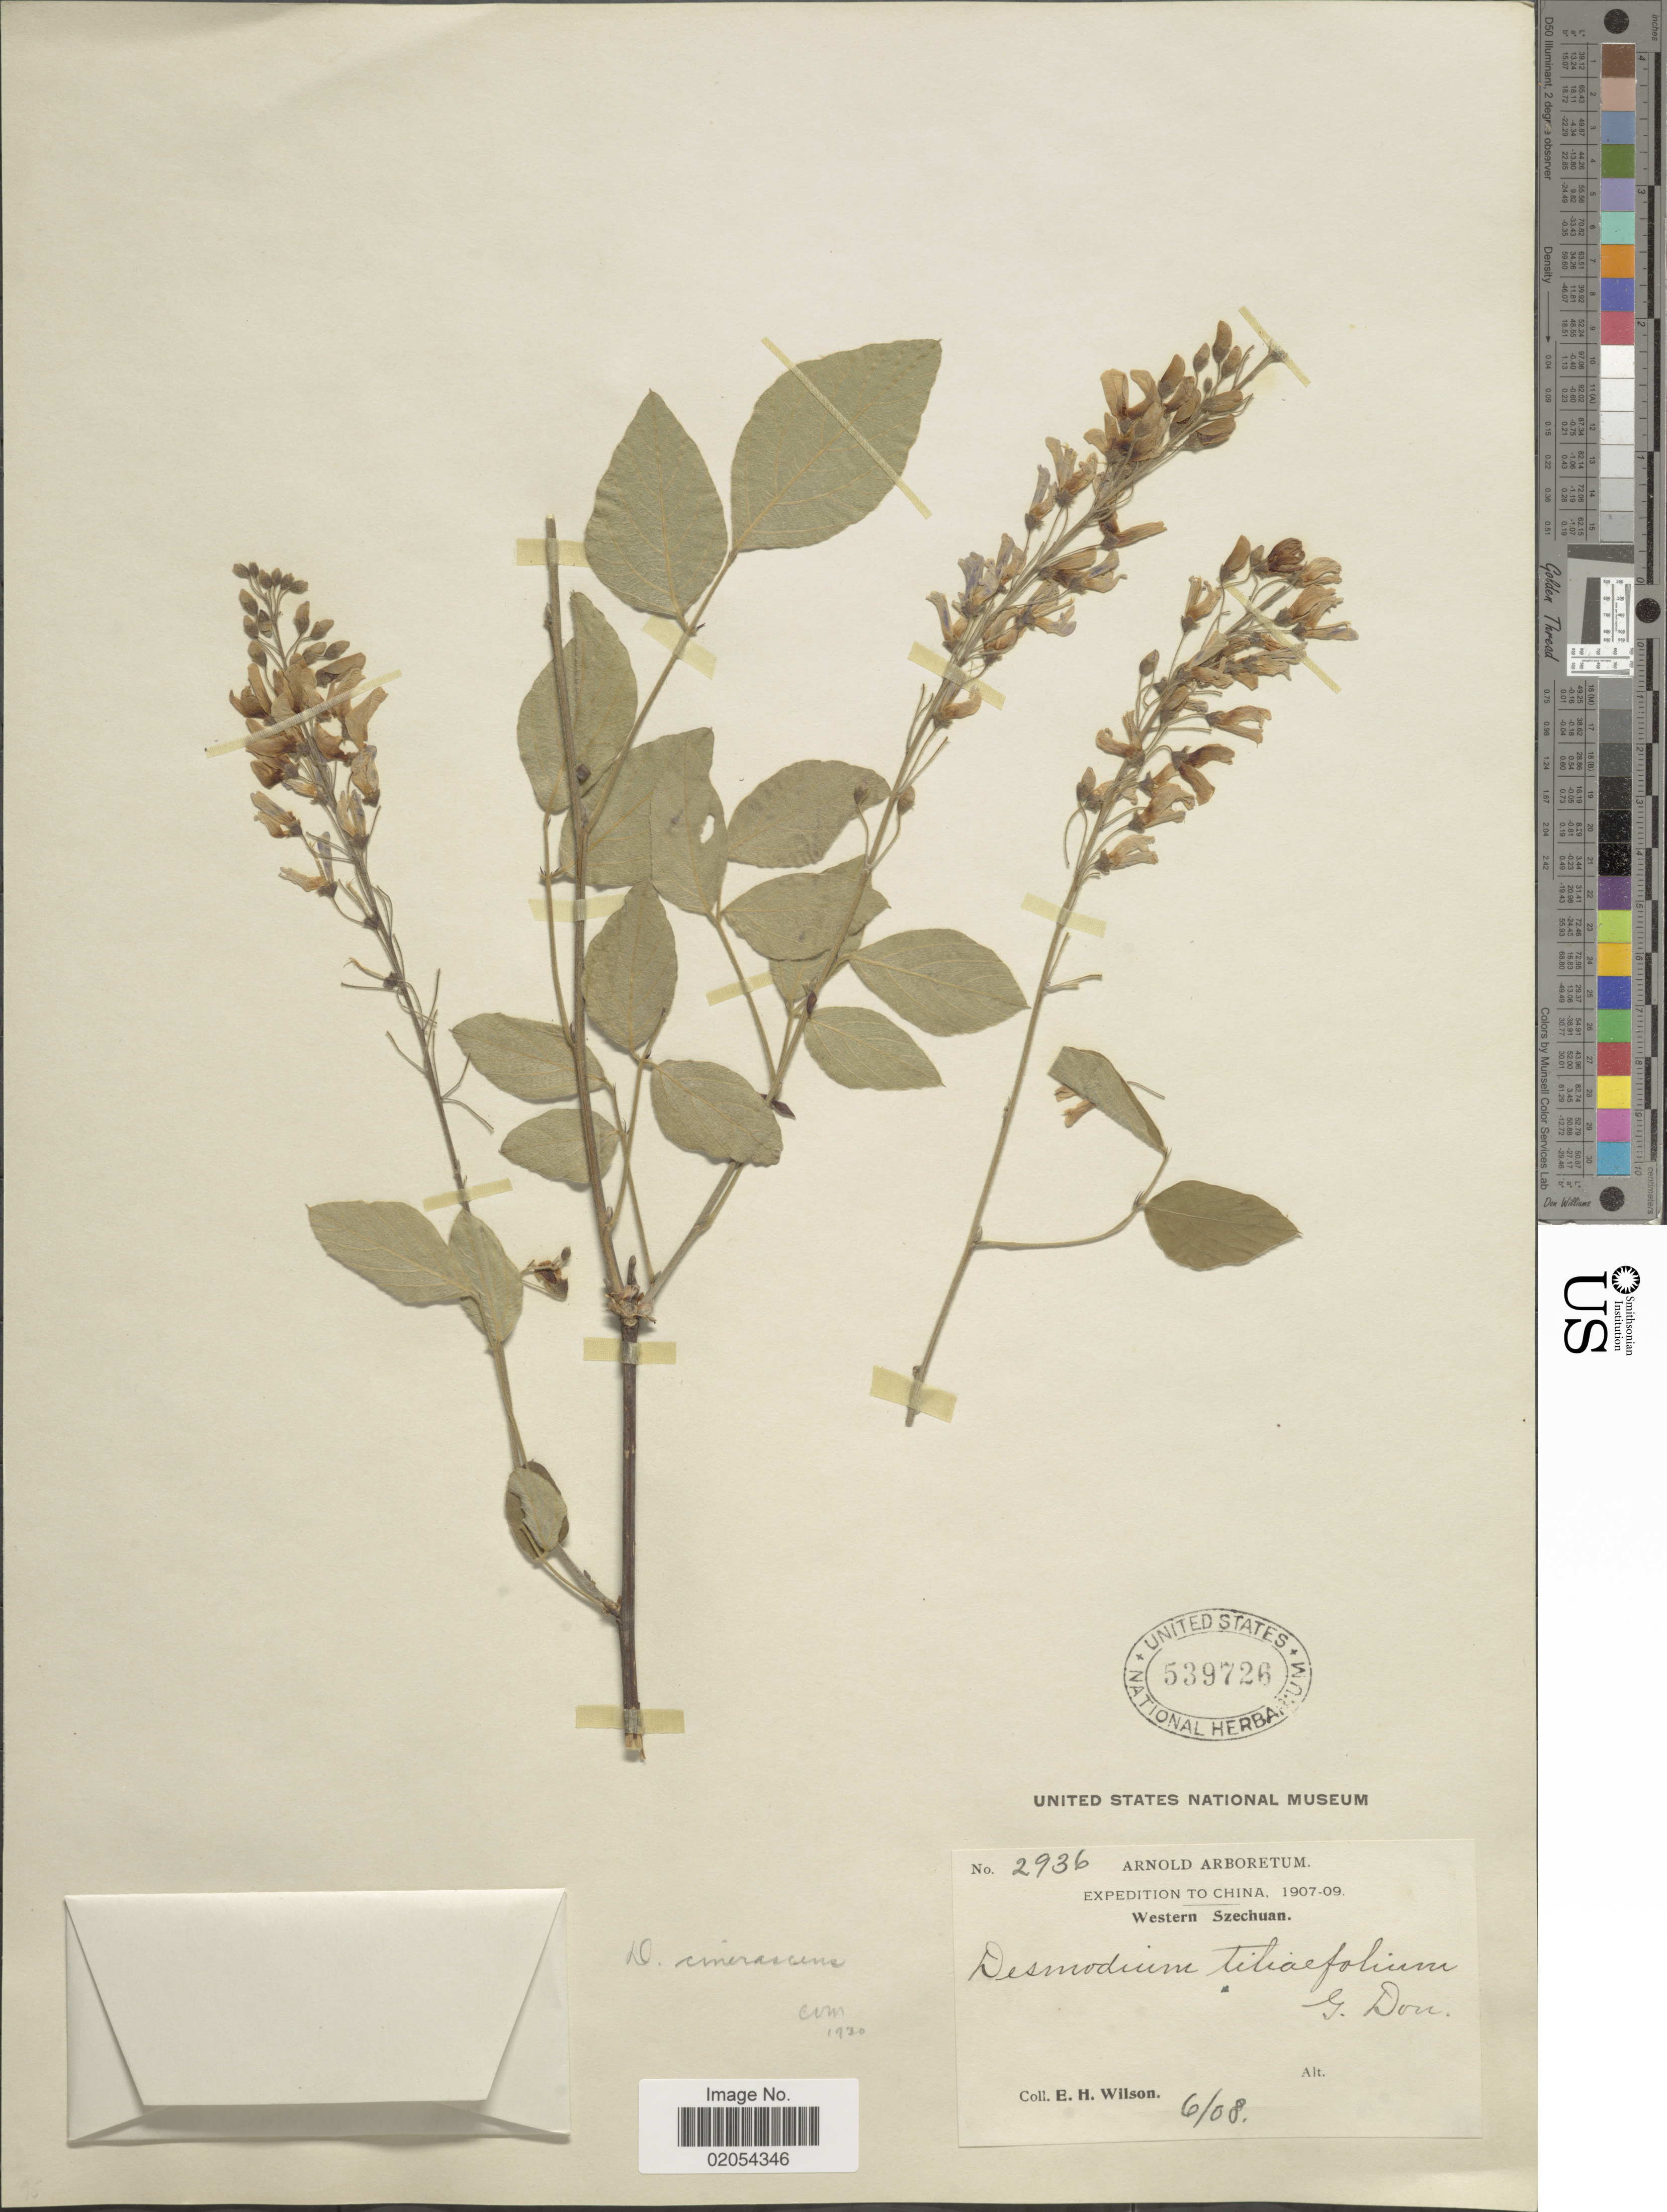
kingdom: Plantae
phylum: Tracheophyta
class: Magnoliopsida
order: Fabales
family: Fabaceae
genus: Sunhangia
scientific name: Sunhangia elegans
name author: (DC.) H. Ohashi & K. Ohashi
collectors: E. Wilson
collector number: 2936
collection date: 1908-06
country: China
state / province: Sichuan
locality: China, Western Szechuan.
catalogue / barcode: US 539726